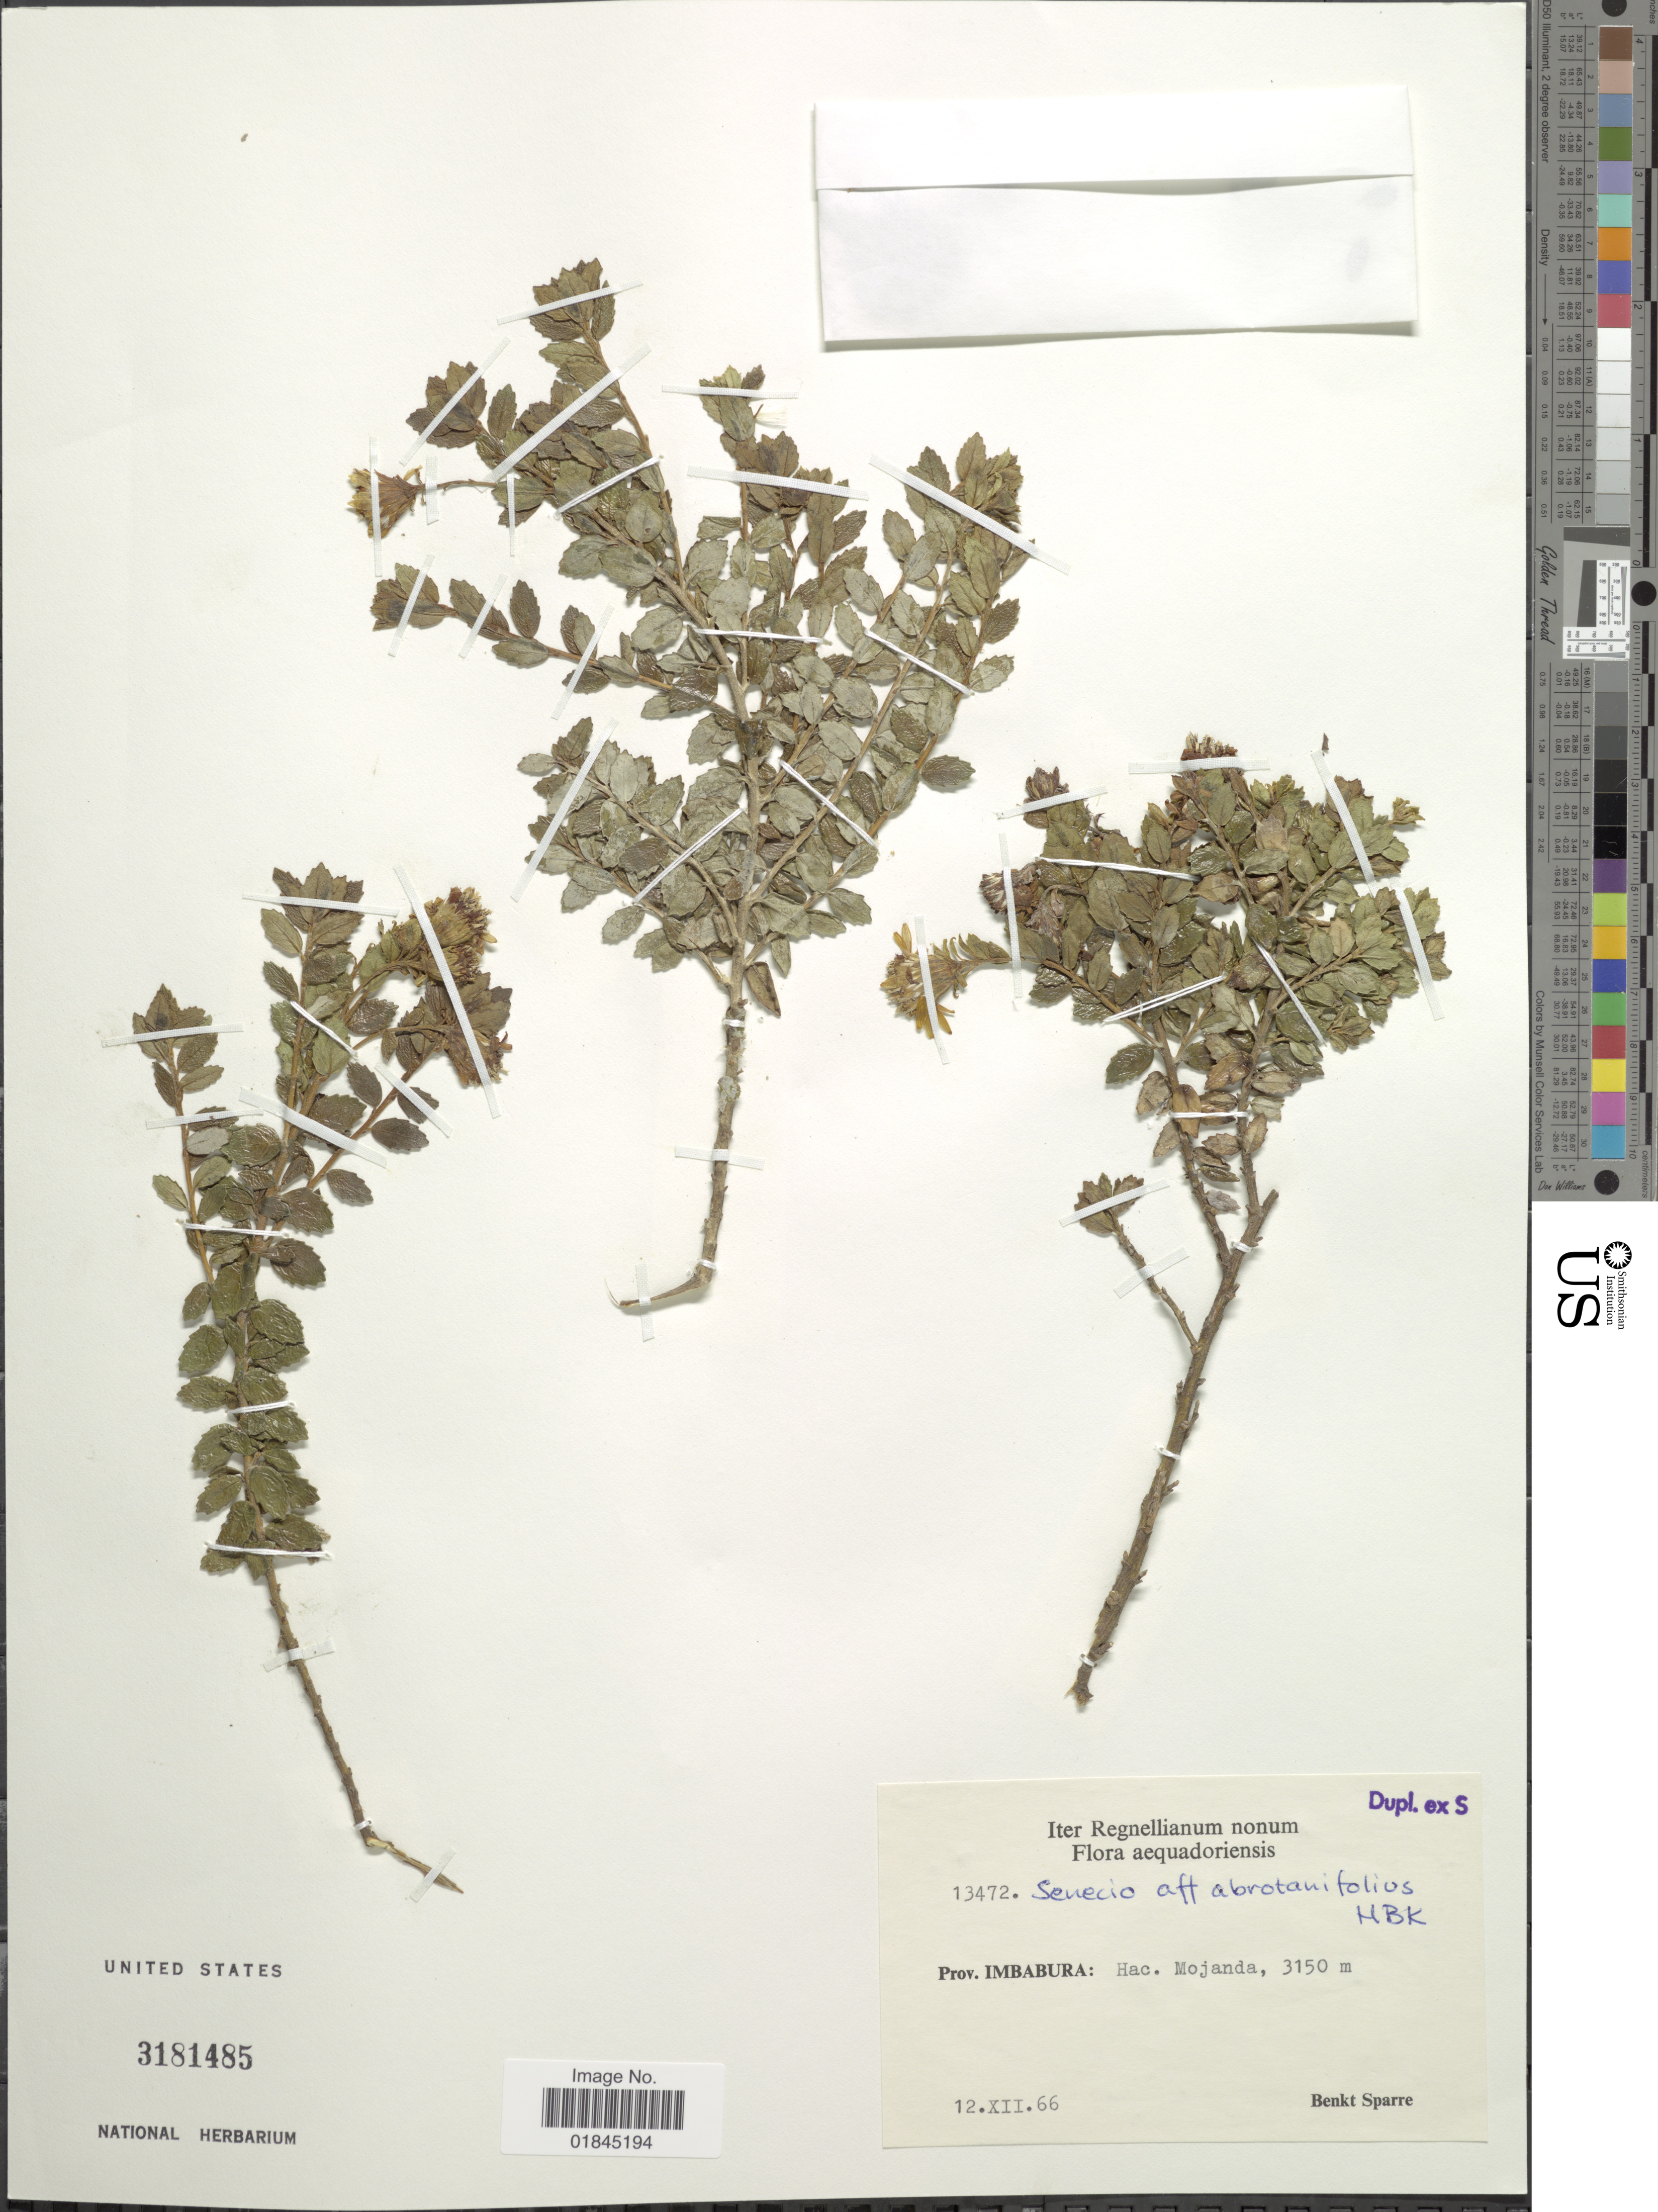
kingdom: Plantae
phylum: Tracheophyta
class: Magnoliopsida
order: Asterales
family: Asteraceae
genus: Pentacalia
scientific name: Pentacalia arbutifolia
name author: (Kunth) Cuatrec.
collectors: B. Sparre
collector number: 13472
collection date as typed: Transcribed d/m/y: 12/12/66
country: Ecuador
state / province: Imbabura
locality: Prov. Imbabura: Hac. Mojanda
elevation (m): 3150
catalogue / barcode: US 3181485